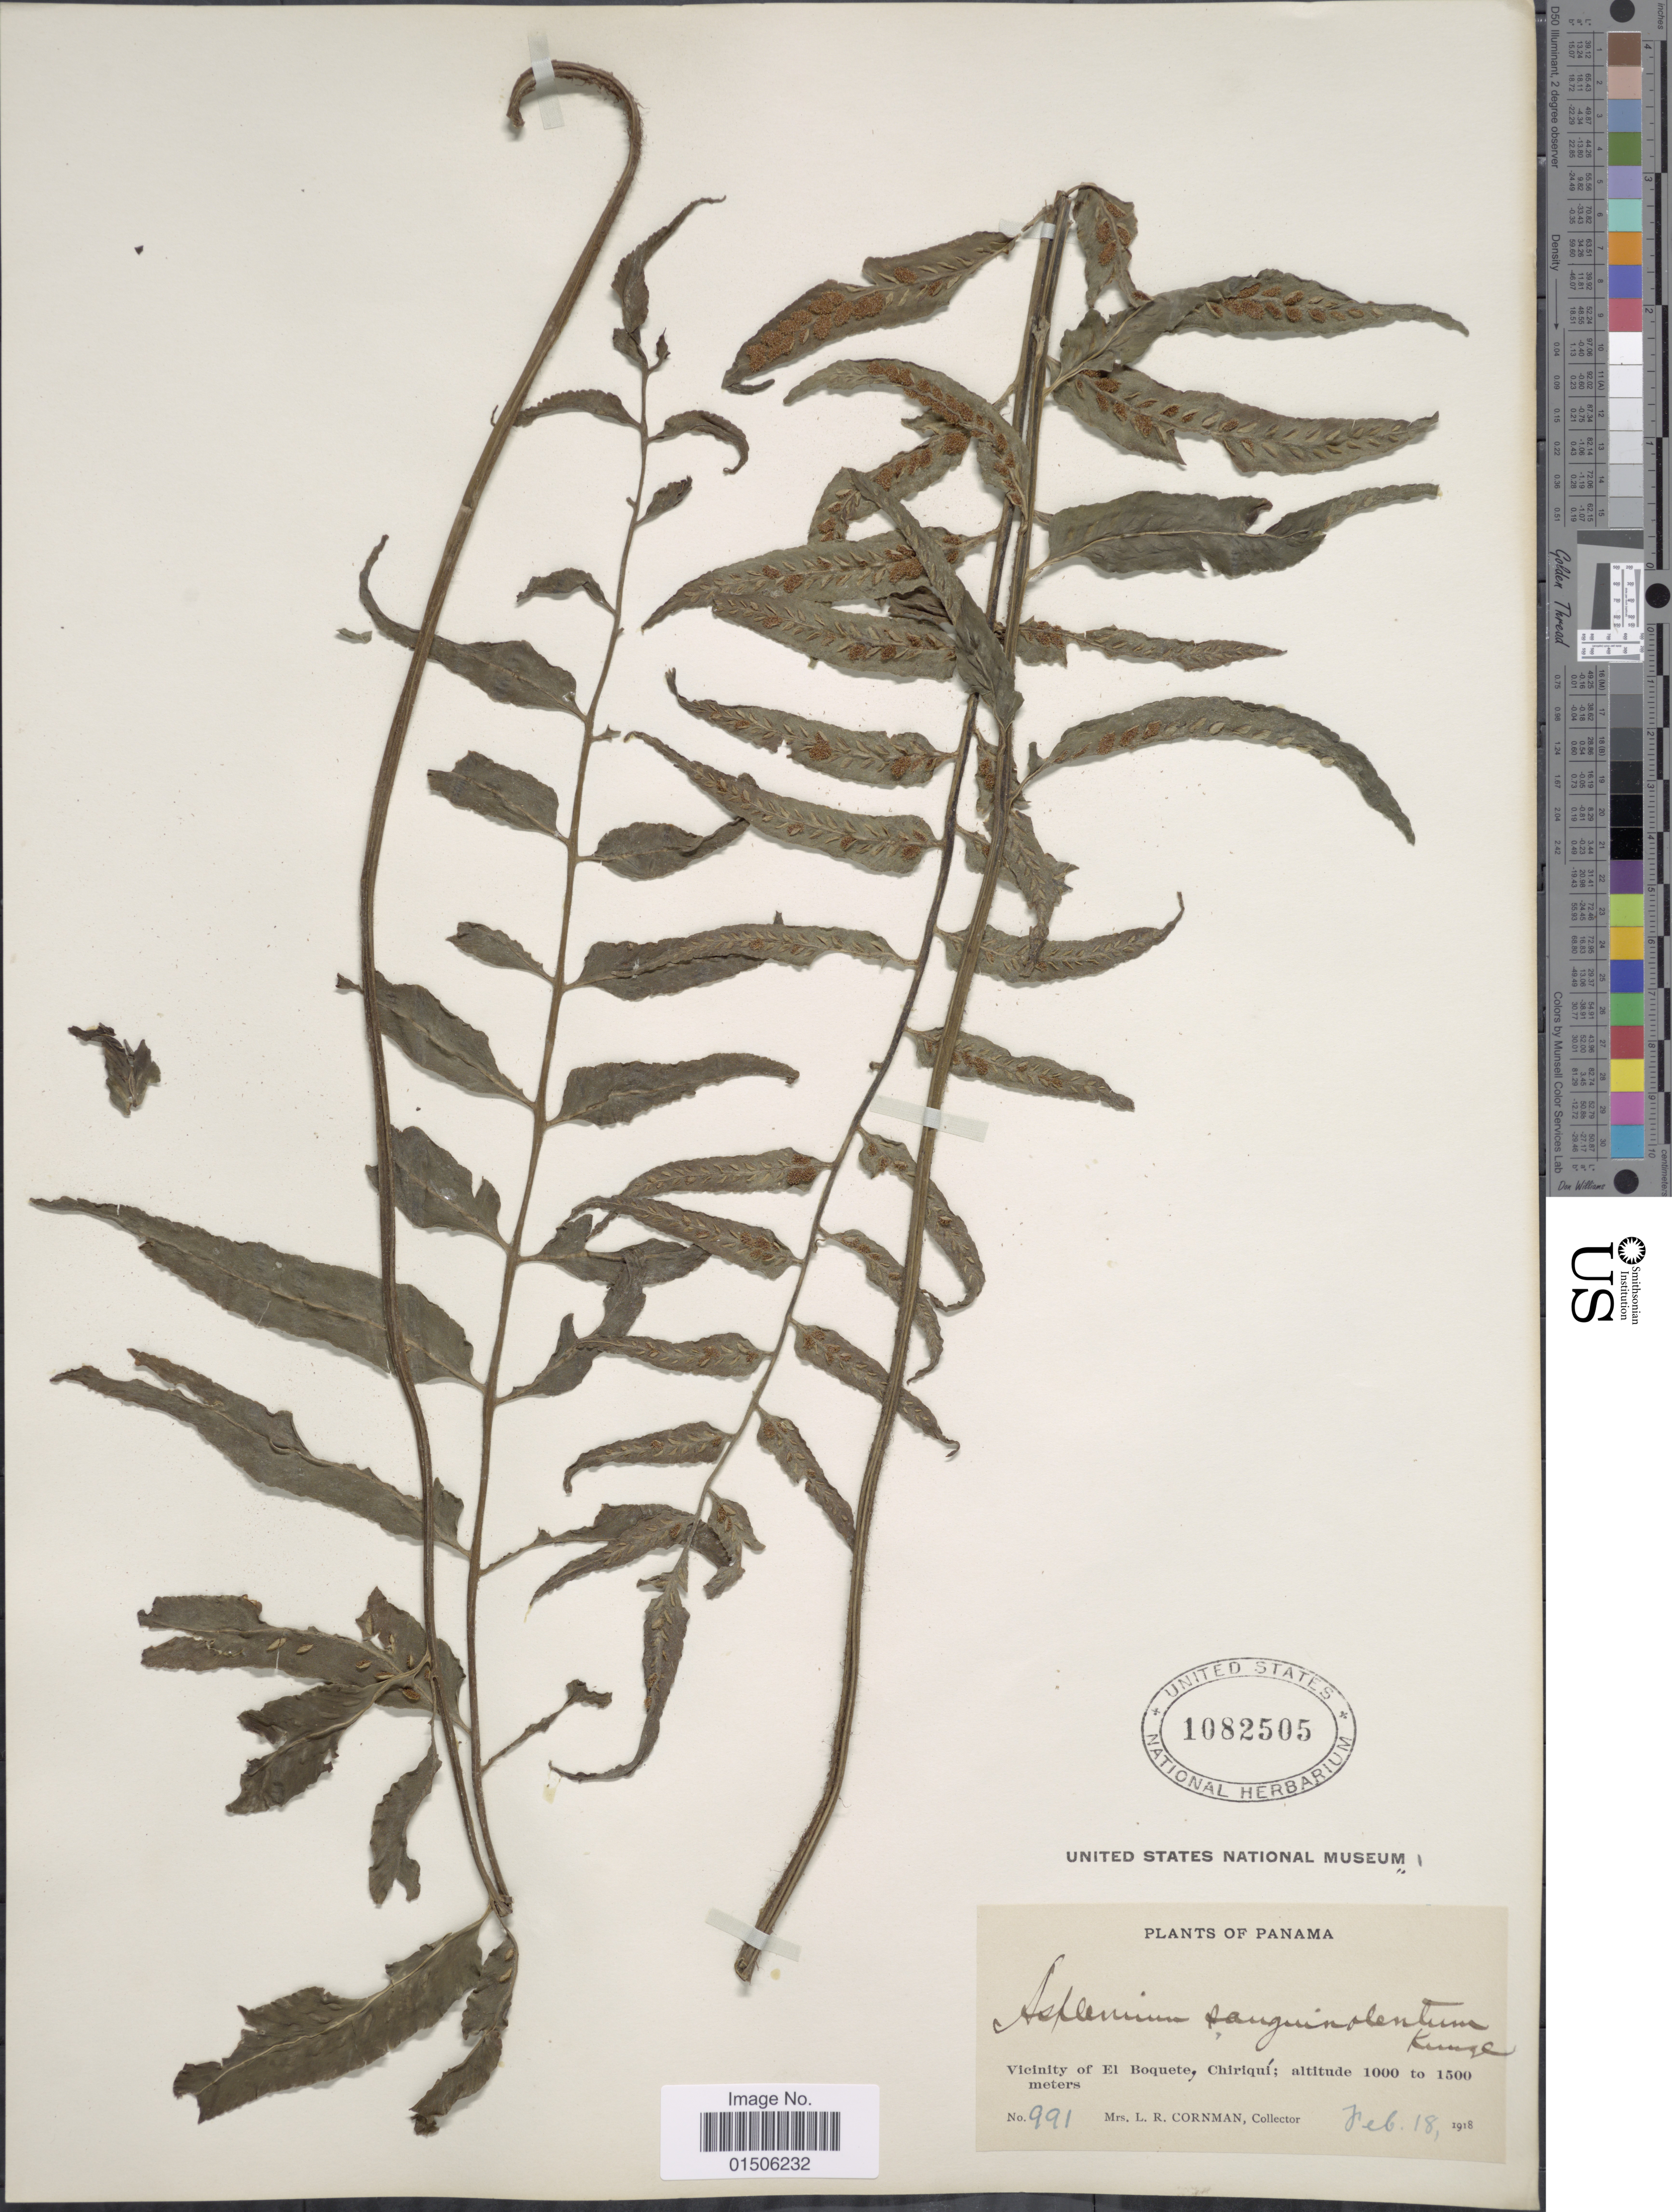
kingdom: Plantae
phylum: Tracheophyta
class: Polypodiopsida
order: Polypodiales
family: Aspleniaceae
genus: Asplenium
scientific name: Asplenium feei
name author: Kunze ex Fée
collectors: L. Cornman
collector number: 991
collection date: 1918-02-18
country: Panama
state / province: Chiriqui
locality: Vicinity of EL Boquete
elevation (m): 1000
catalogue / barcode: US 1082505